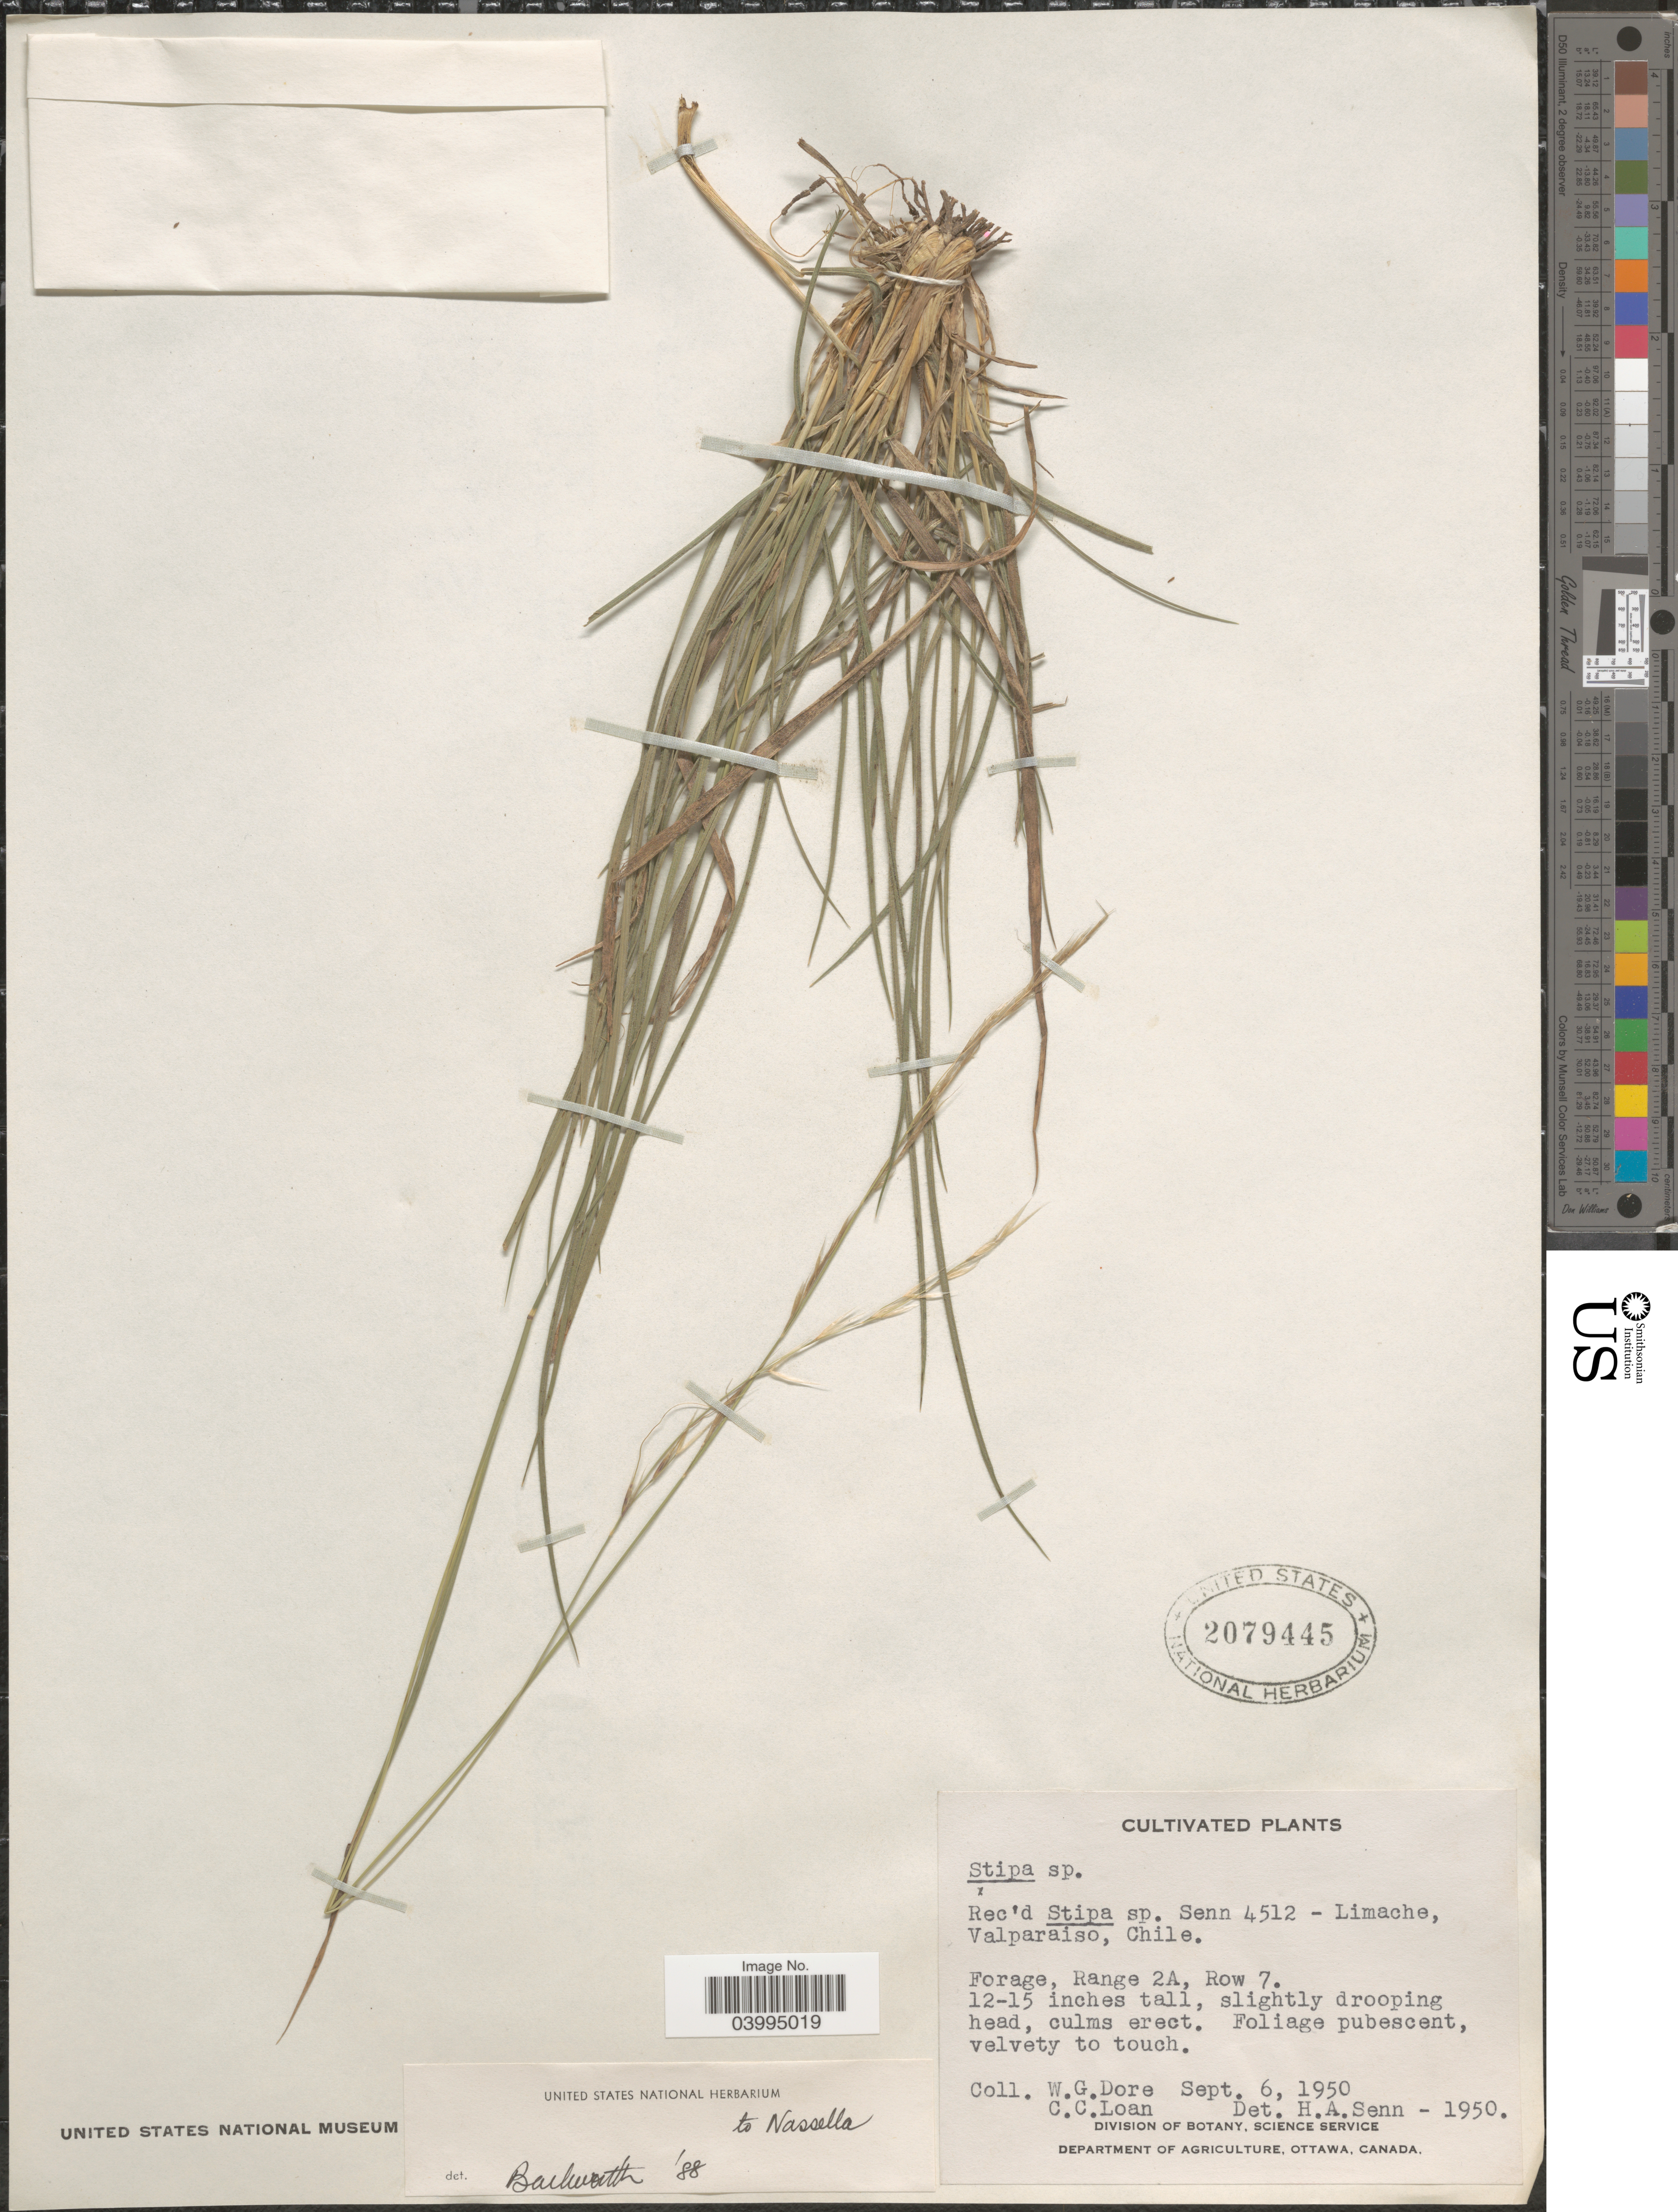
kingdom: Plantae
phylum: Tracheophyta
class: Liliopsida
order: Poales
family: Poaceae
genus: Stipa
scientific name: Stipa sp.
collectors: W. Dore & C. Loan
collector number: Senn 4512?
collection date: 1950-09-06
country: Chile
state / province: Valparaíso (V)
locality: Limache, Valparaiso. Forage, Range 2A, Row 7.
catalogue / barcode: US 2079445